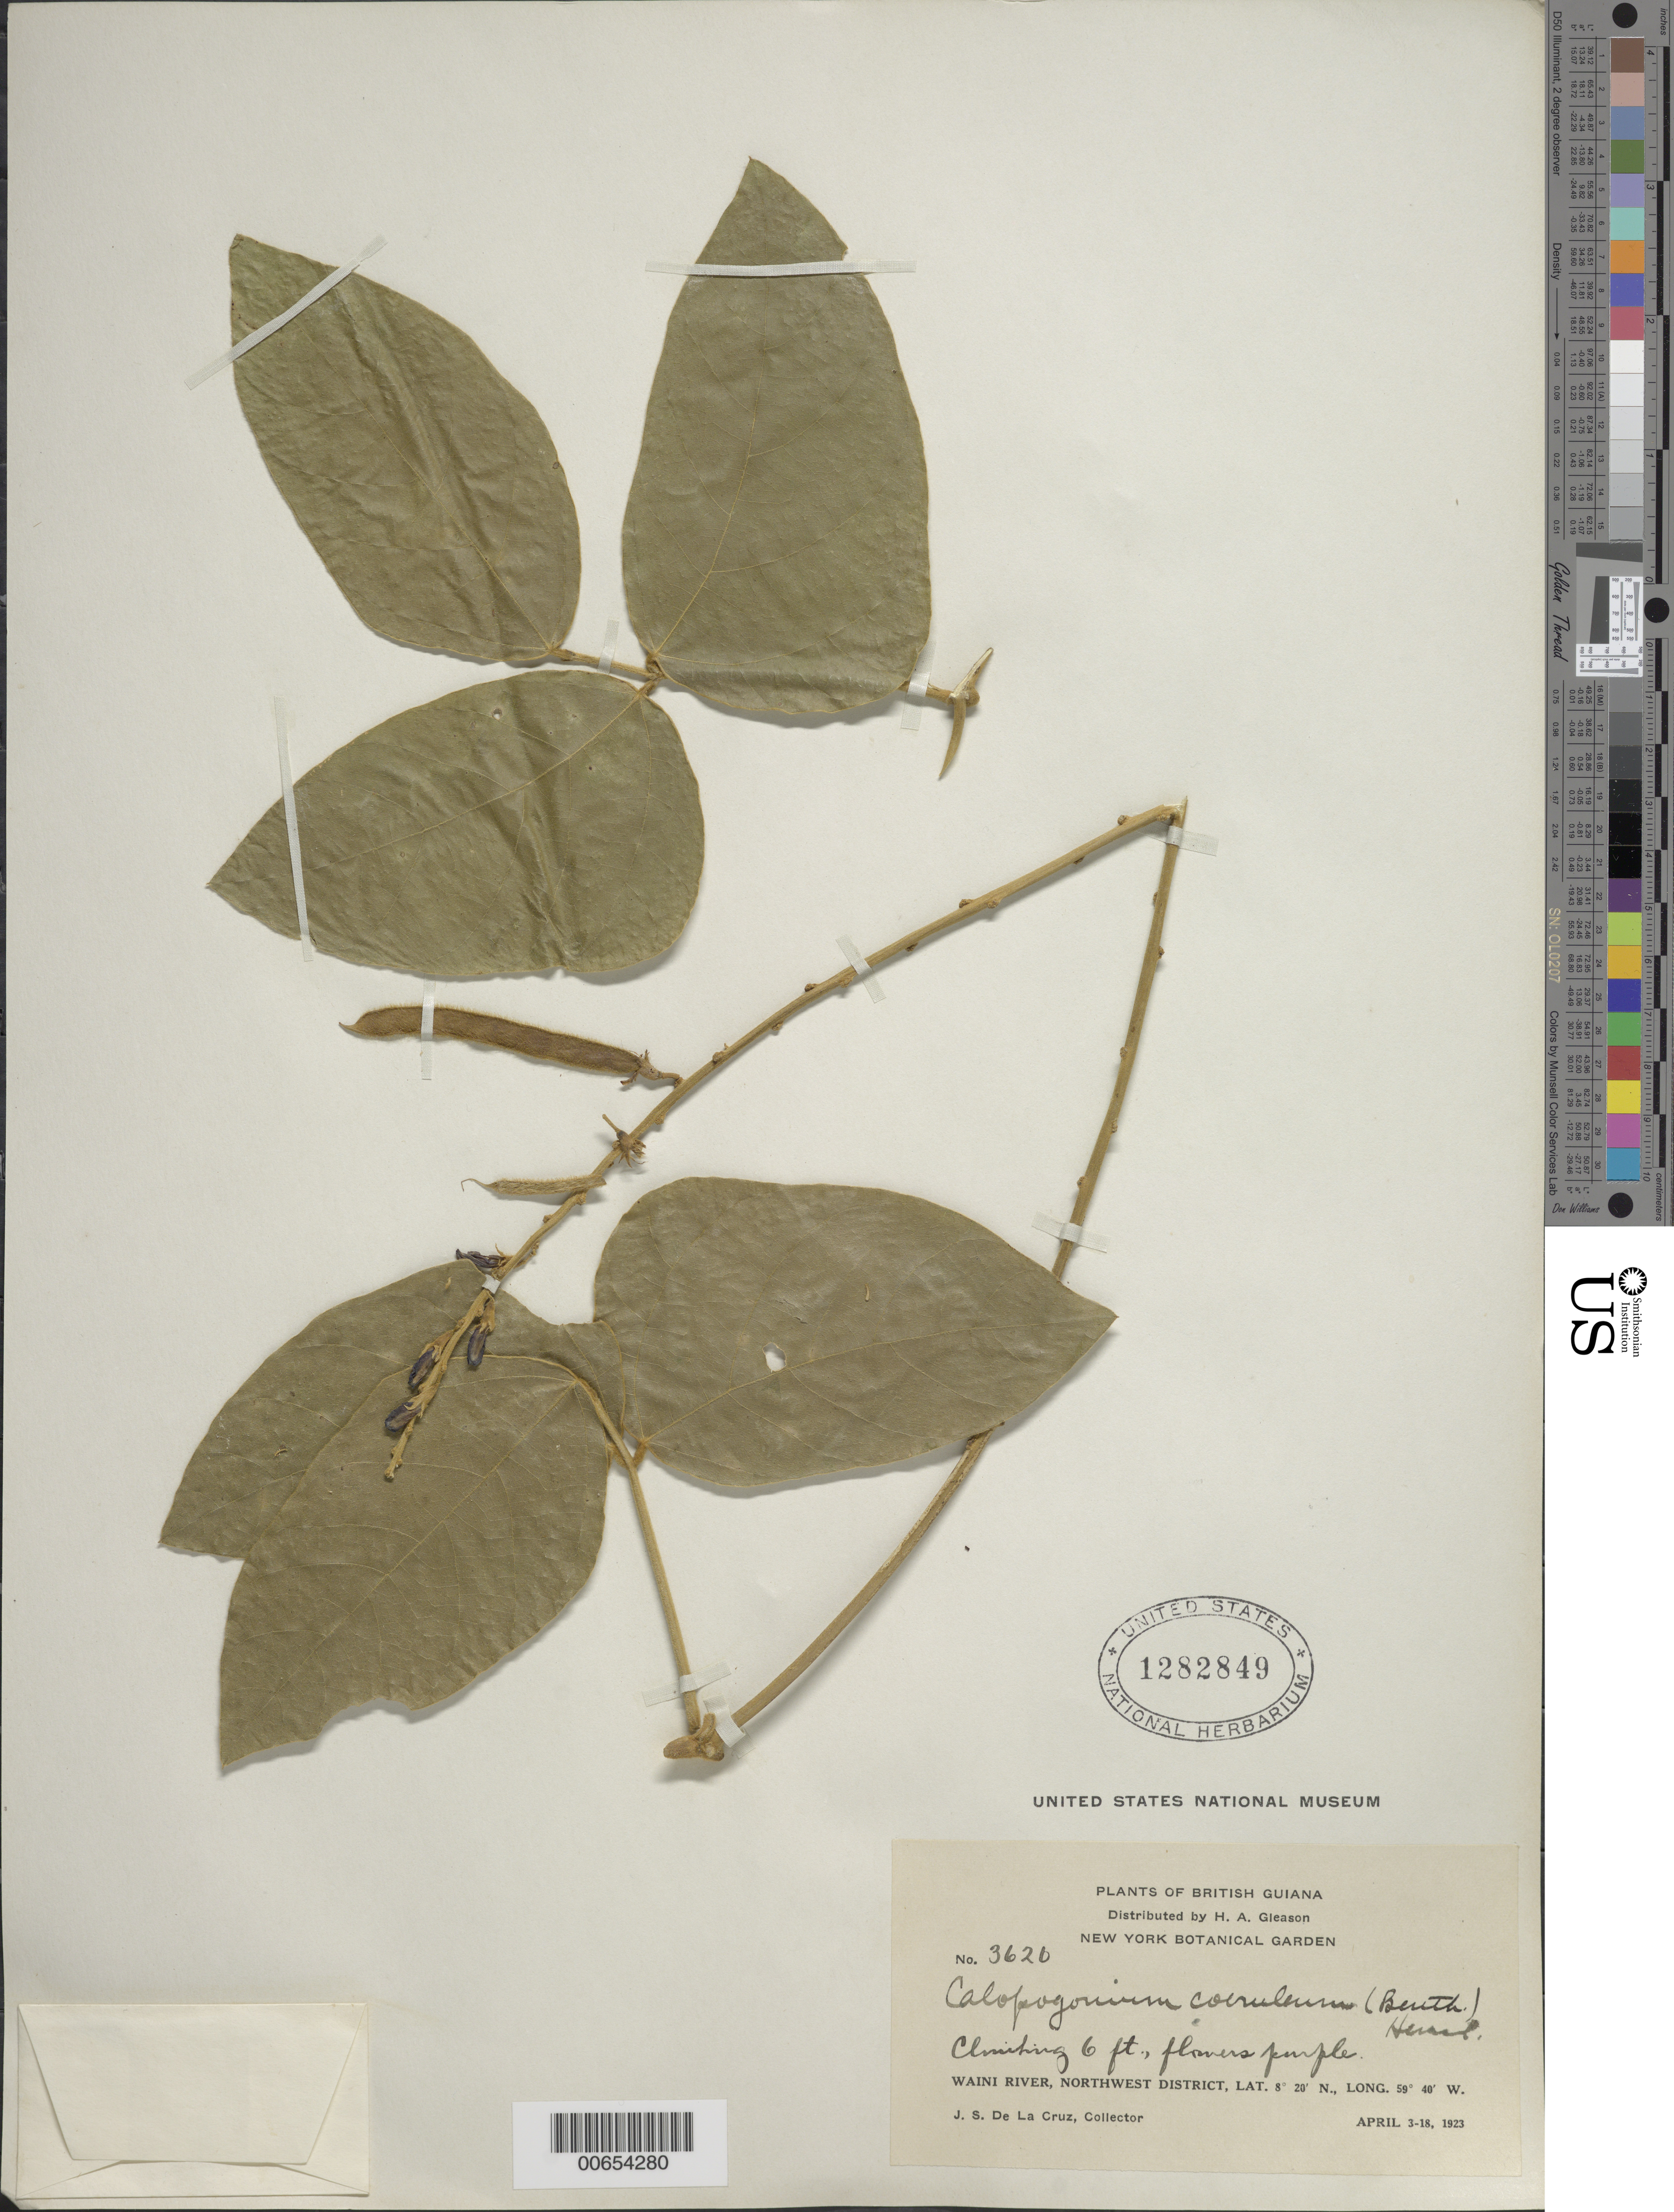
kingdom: Plantae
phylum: Tracheophyta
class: Magnoliopsida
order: Fabales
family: Fabaceae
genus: Calopogonium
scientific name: Calopogonium velutinum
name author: (Benth.) Amshoff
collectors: J. S. de la Cruz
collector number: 3620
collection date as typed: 3-Apr-23 to 18-Apr-23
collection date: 1923-04-03/1923-04-18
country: Guyana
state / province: Barima-Waini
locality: Waini R., NW District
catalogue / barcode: US 1282849